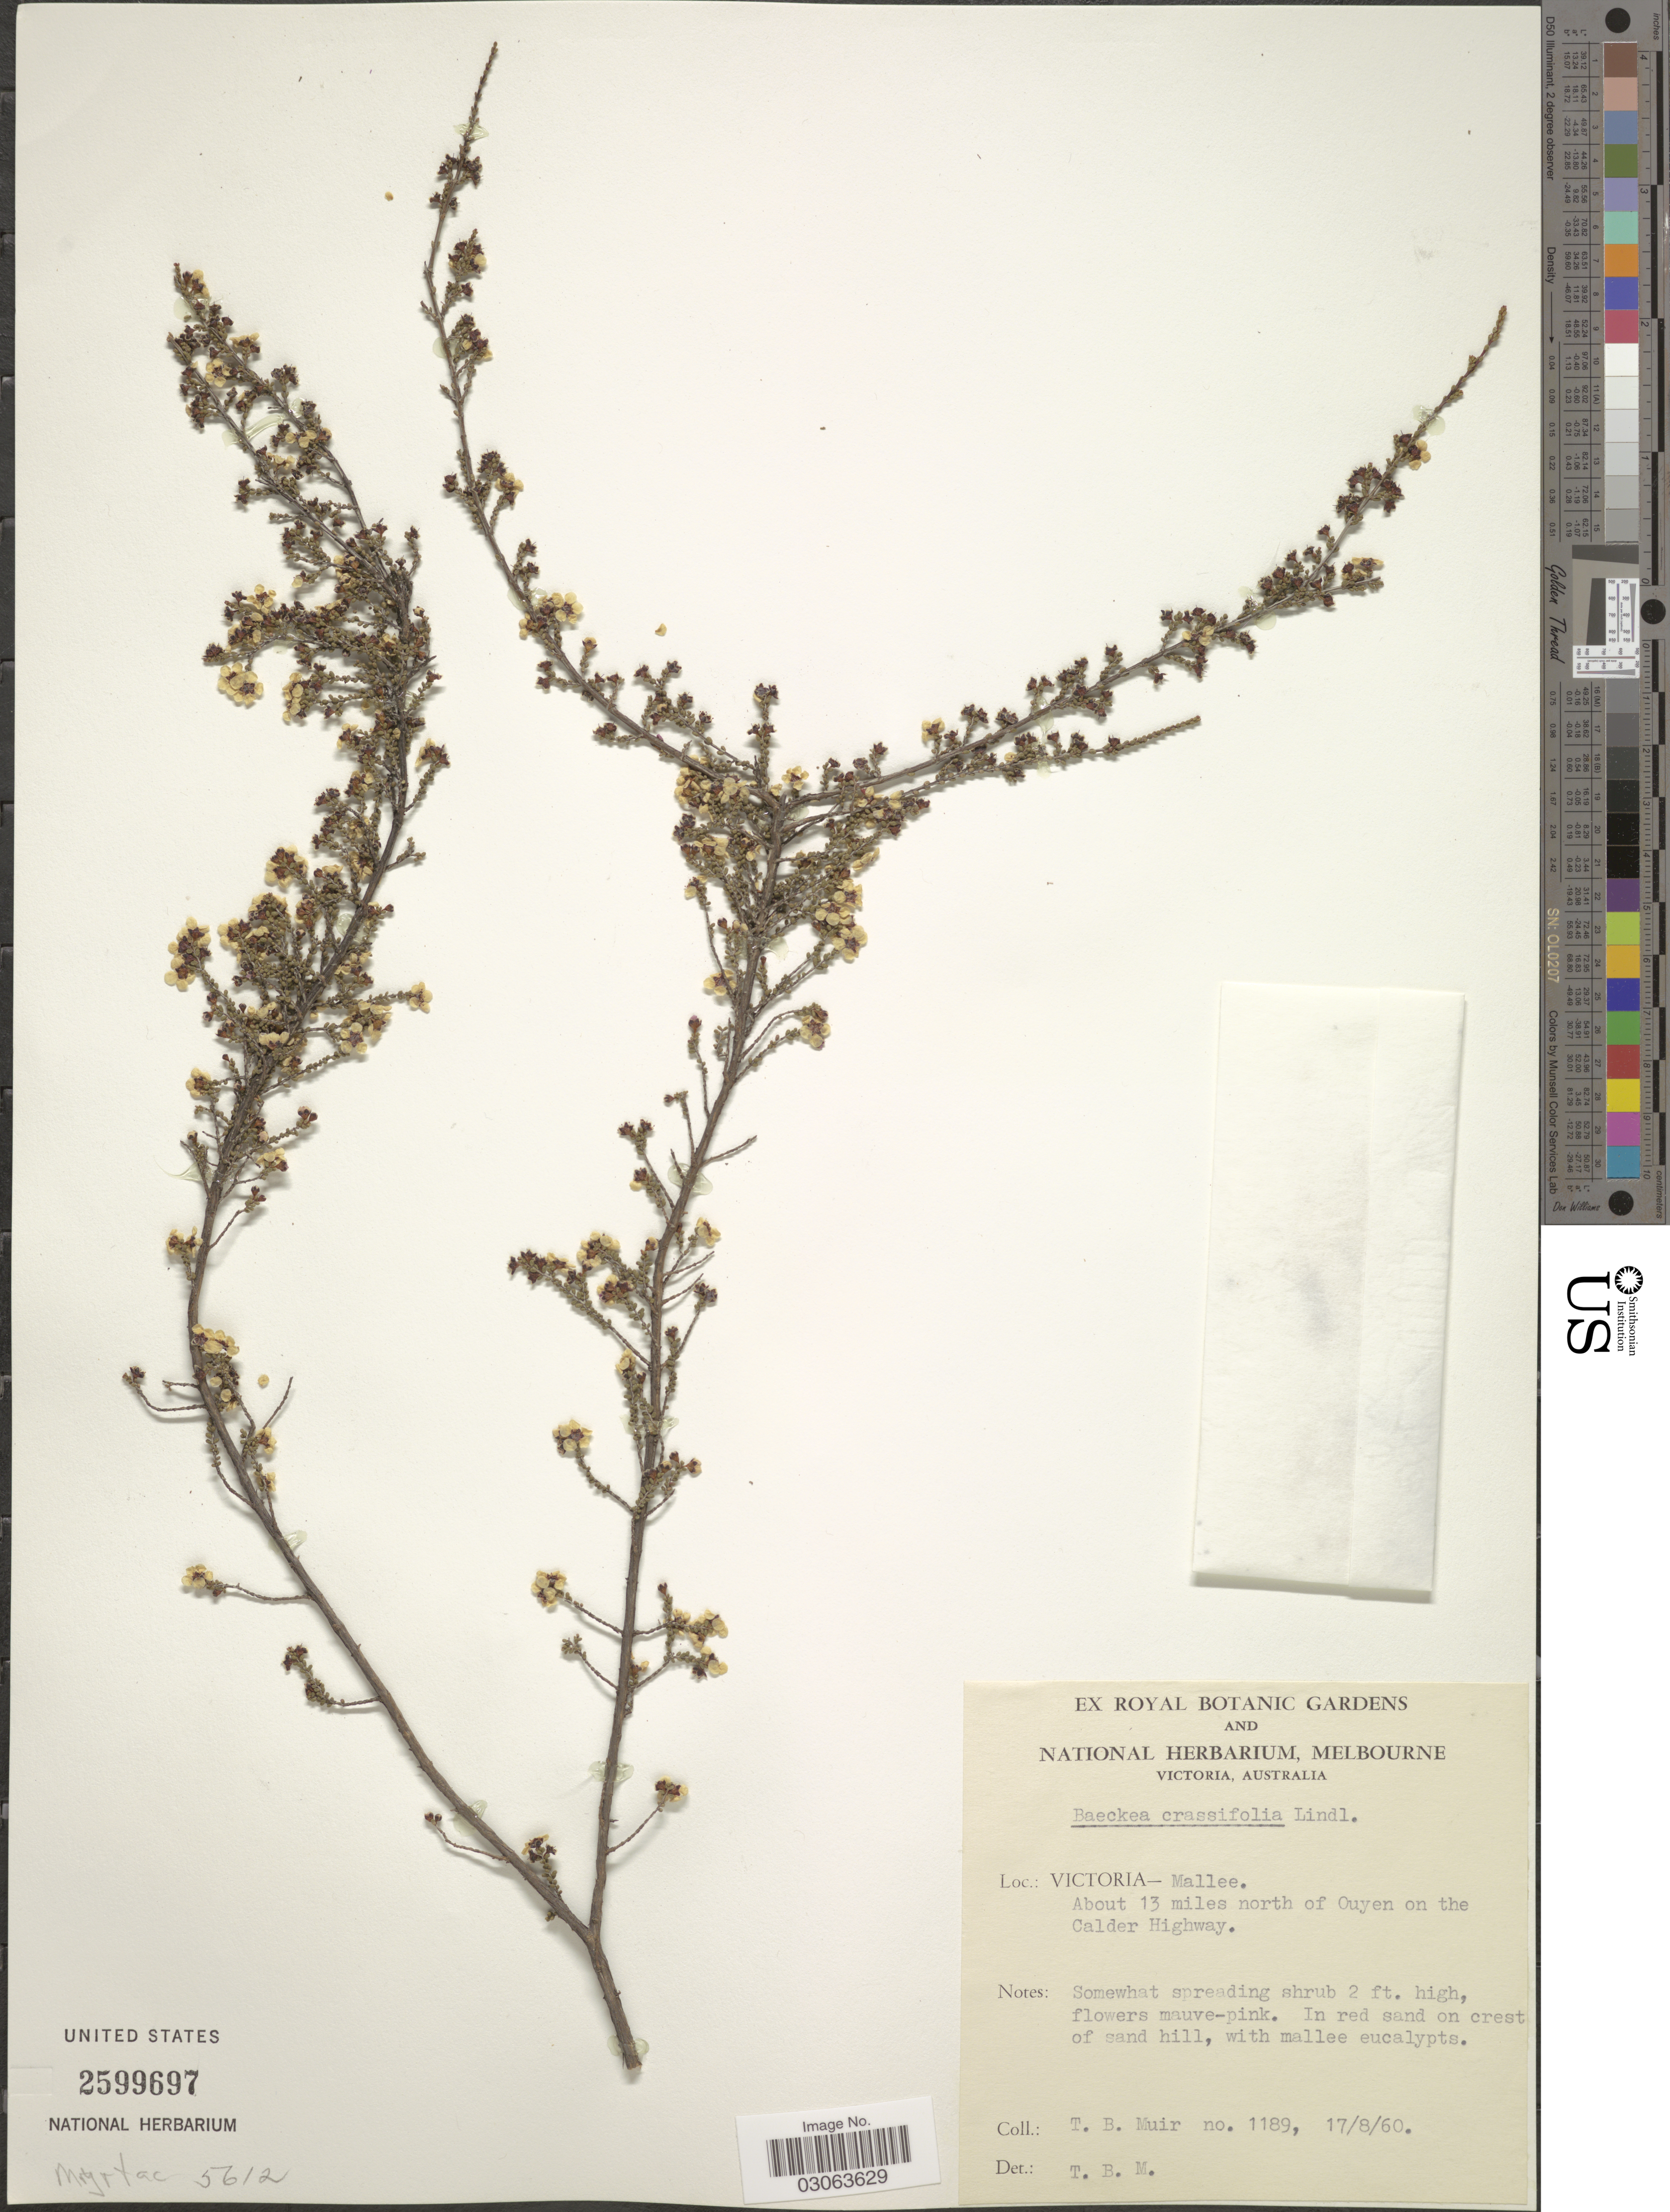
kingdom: Plantae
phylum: Tracheophyta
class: Magnoliopsida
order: Myrtales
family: Myrtaceae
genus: Rinzia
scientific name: Rinzia orientalis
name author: Rye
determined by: Rye, B. L.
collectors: T. Muir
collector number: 1189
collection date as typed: Transcribed d/m/y: 17/8/60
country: Australia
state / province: Victoria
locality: Victoria - Mallee. About 13 miles north of Ouyen on the Calder Highway.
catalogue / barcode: US 2599697